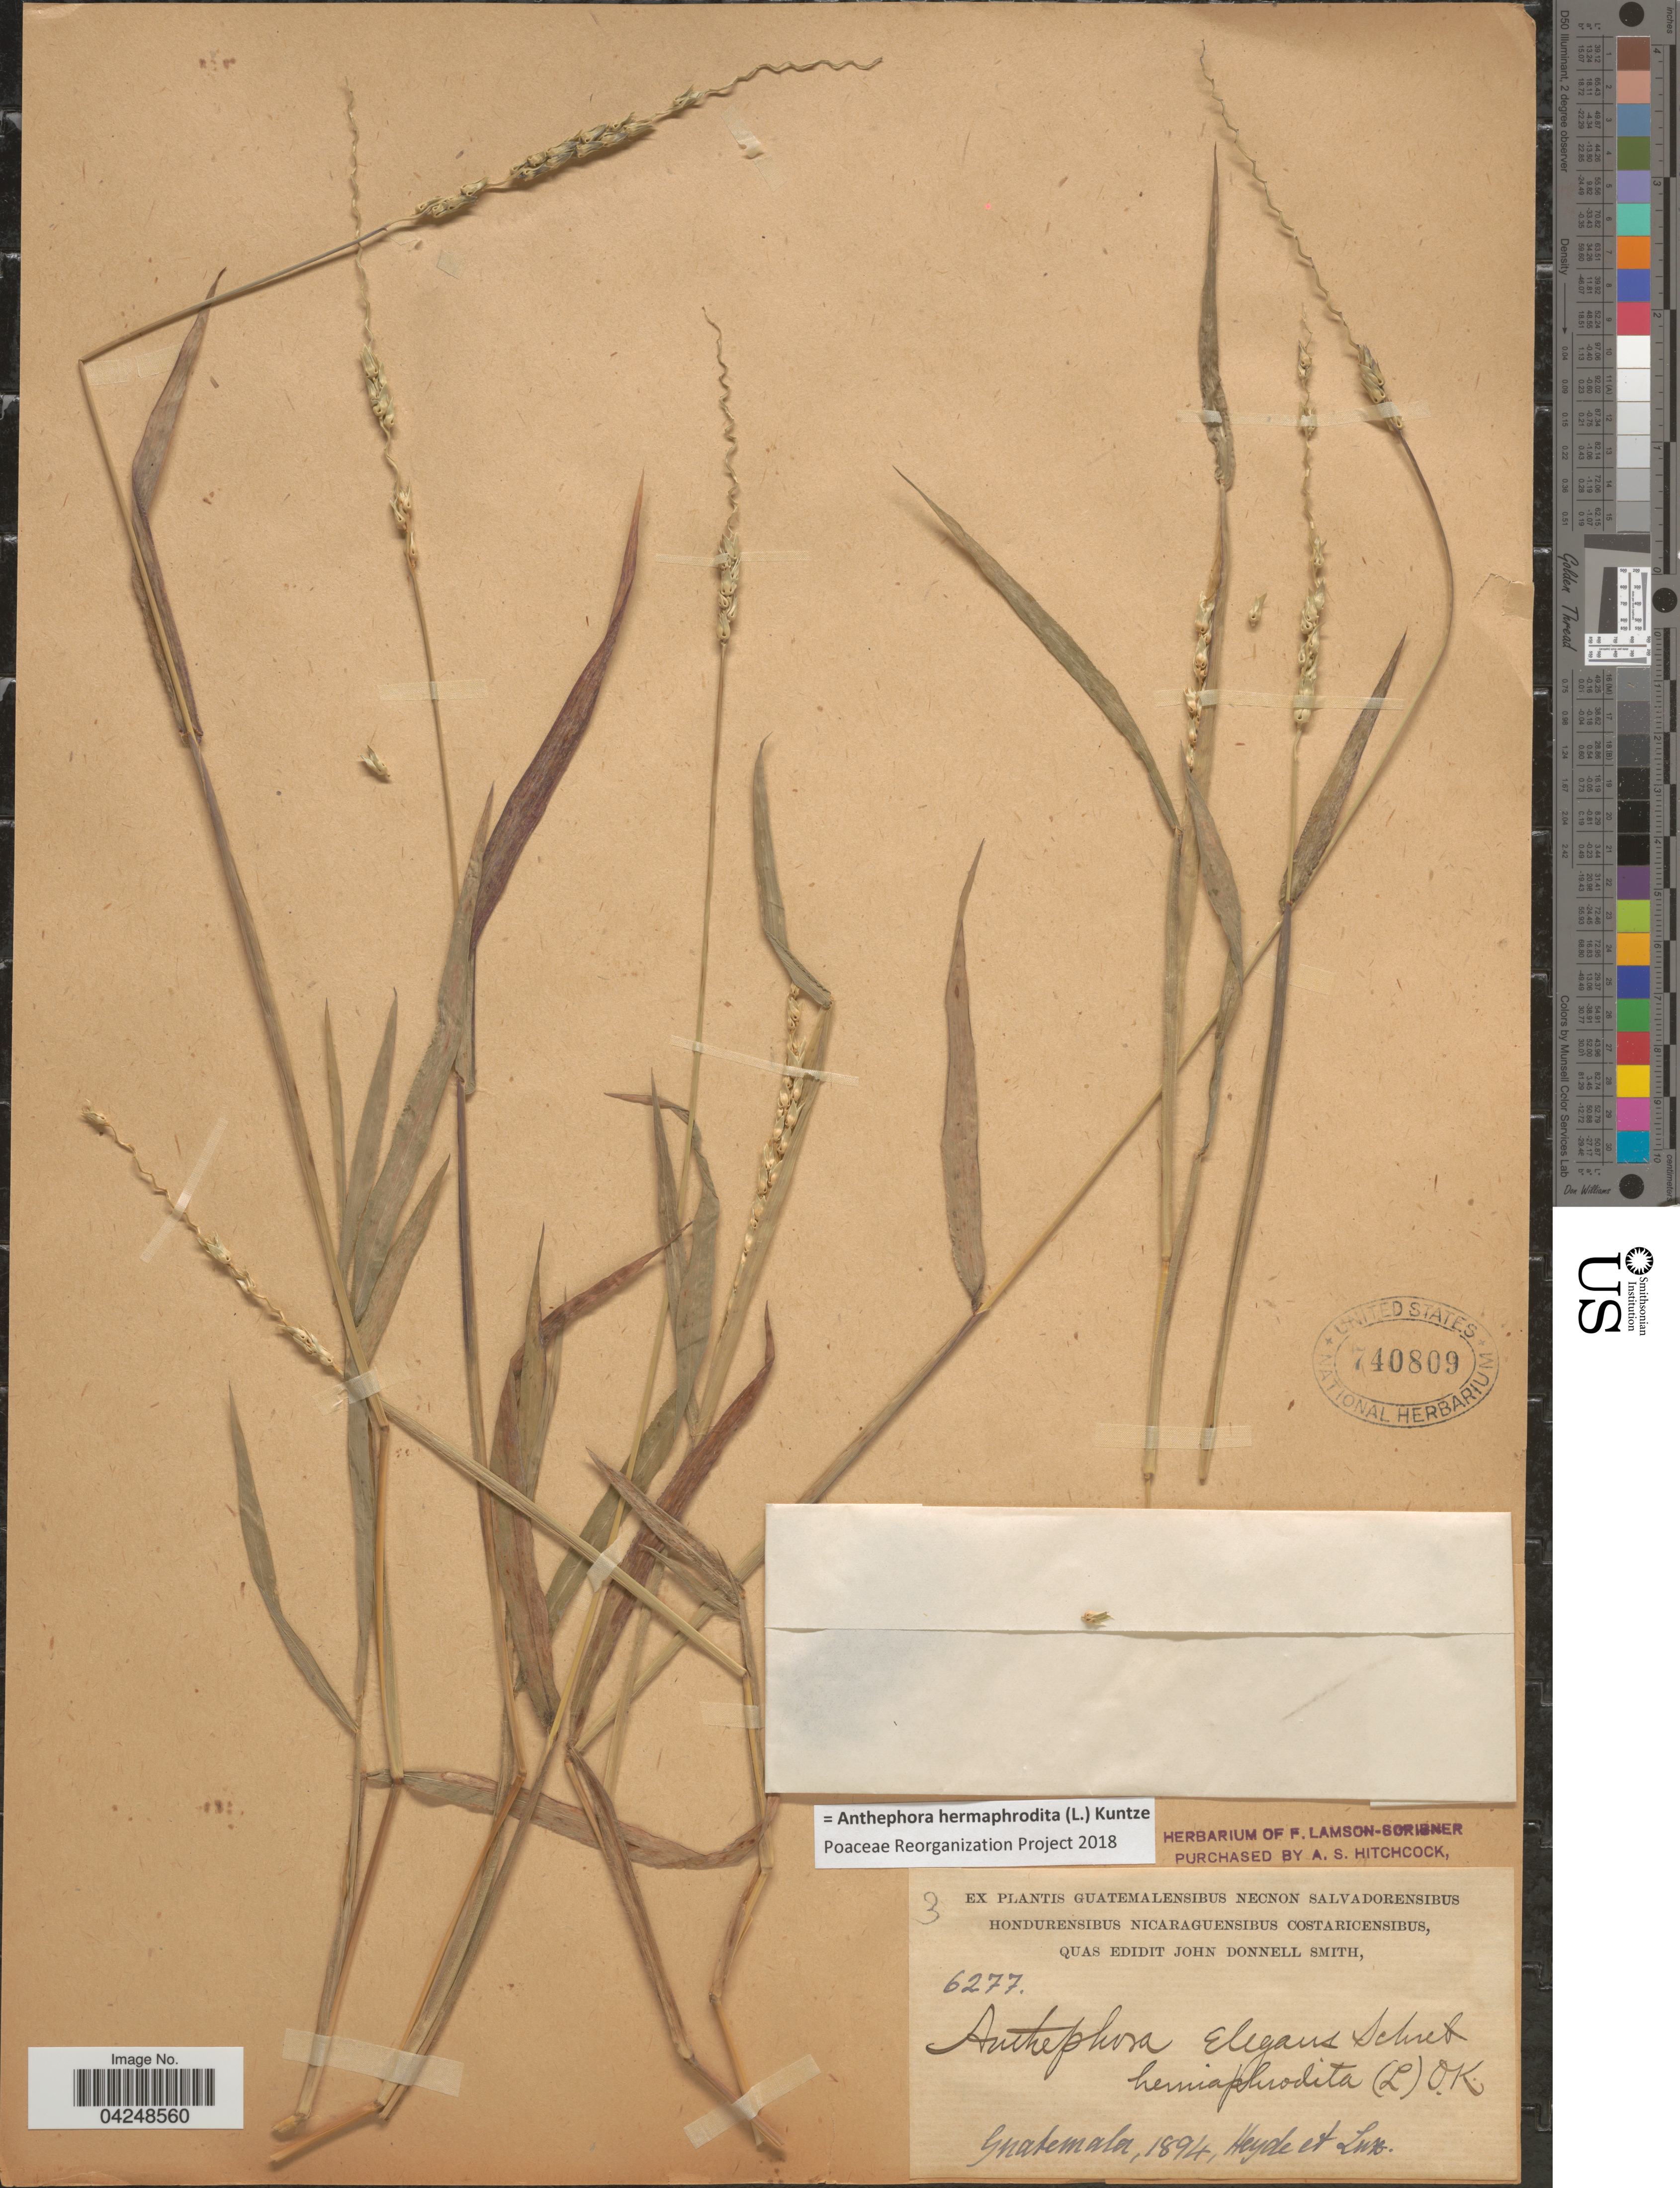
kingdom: Plantae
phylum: Tracheophyta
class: Liliopsida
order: Poales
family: Poaceae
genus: Anthephora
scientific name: Anthephora hermaphrodita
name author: (L.) Kuntze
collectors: Heyde & Lux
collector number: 6277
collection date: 1894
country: Guatemala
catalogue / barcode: US 740809